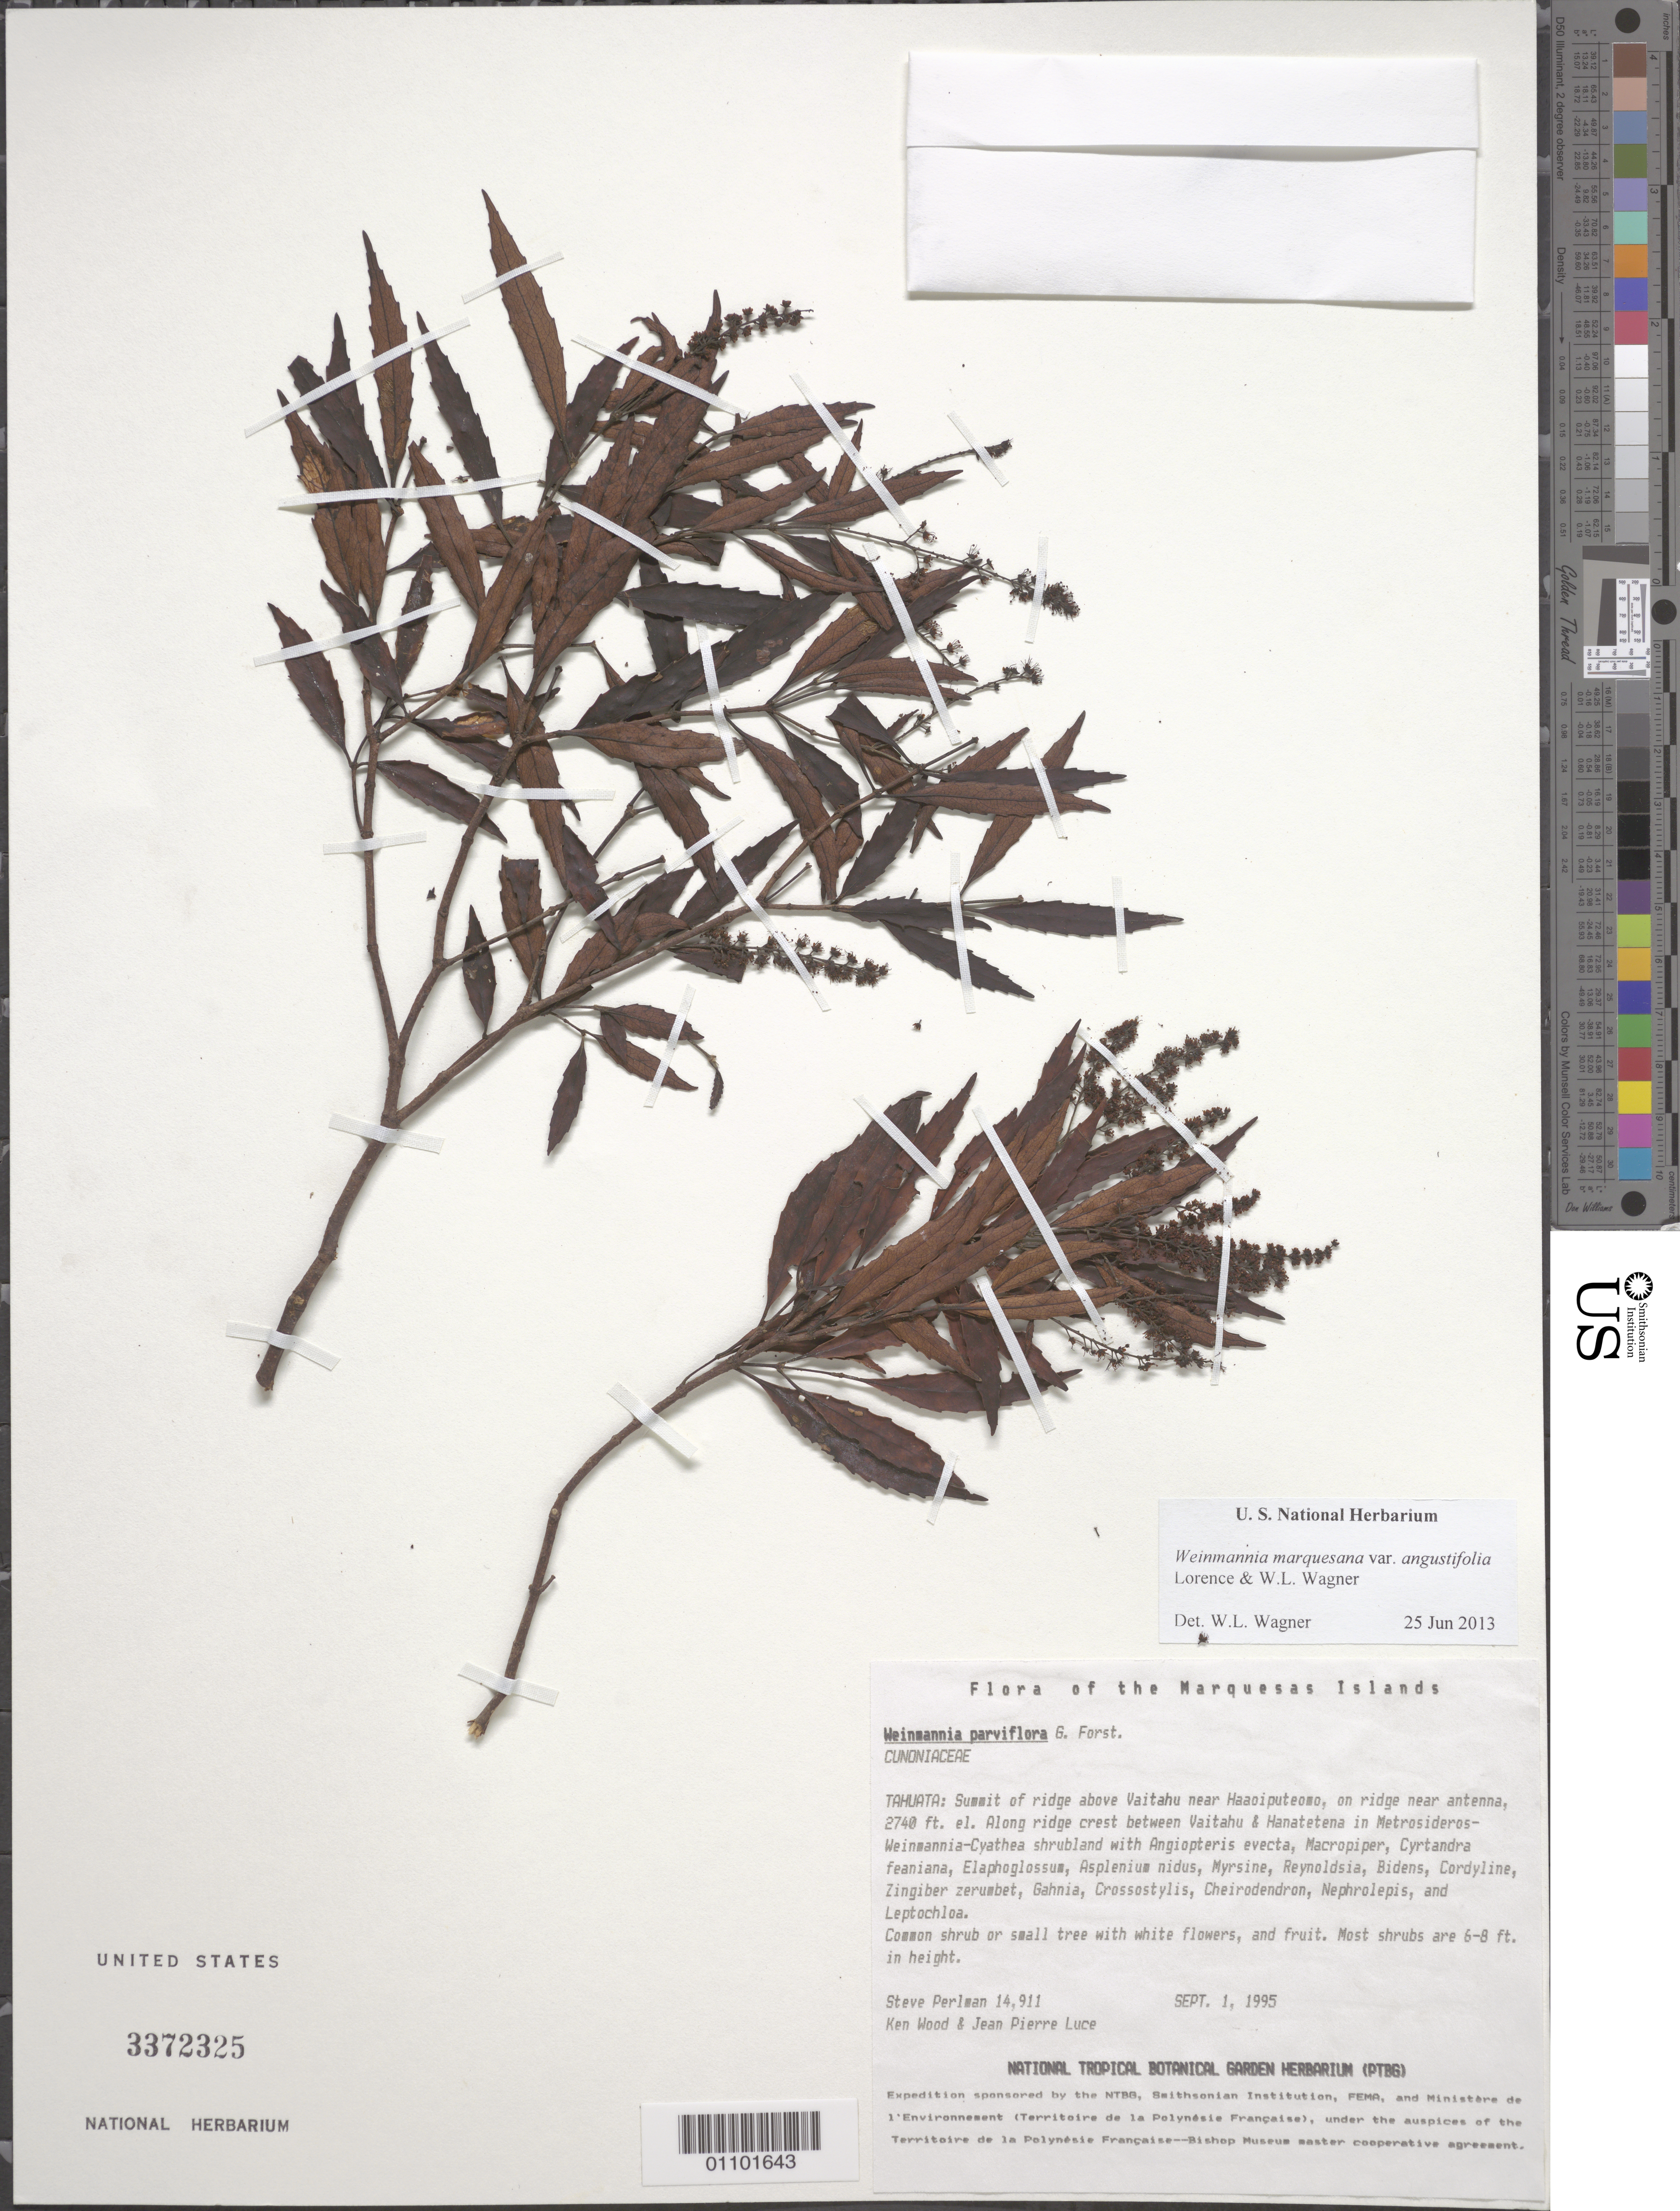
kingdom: Plantae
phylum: Tracheophyta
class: Magnoliopsida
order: Oxalidales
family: Cunoniaceae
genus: Pterophylla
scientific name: Pterophylla marquesana var. angustifolia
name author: (Lorence & W.L. Wagner) Pillon & H.C. Hopkins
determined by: Wagner, W. L., (BOT), Smithsonian Institution - National Museum of Natural History (UNITED STATES)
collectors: S. P. Perlman, K. R. Wood & J. Luce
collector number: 14911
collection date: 1995-09-01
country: French Polynesia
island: Tahuata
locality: Summit of ridge above Vaitahu, near Haaoiputeomo, on ridge near antenna, along ridge crest between Vaitahu & Hanatetena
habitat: Metrosideros-Weinmannia-Cyathea shrubland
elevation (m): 835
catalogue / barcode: US 3372325